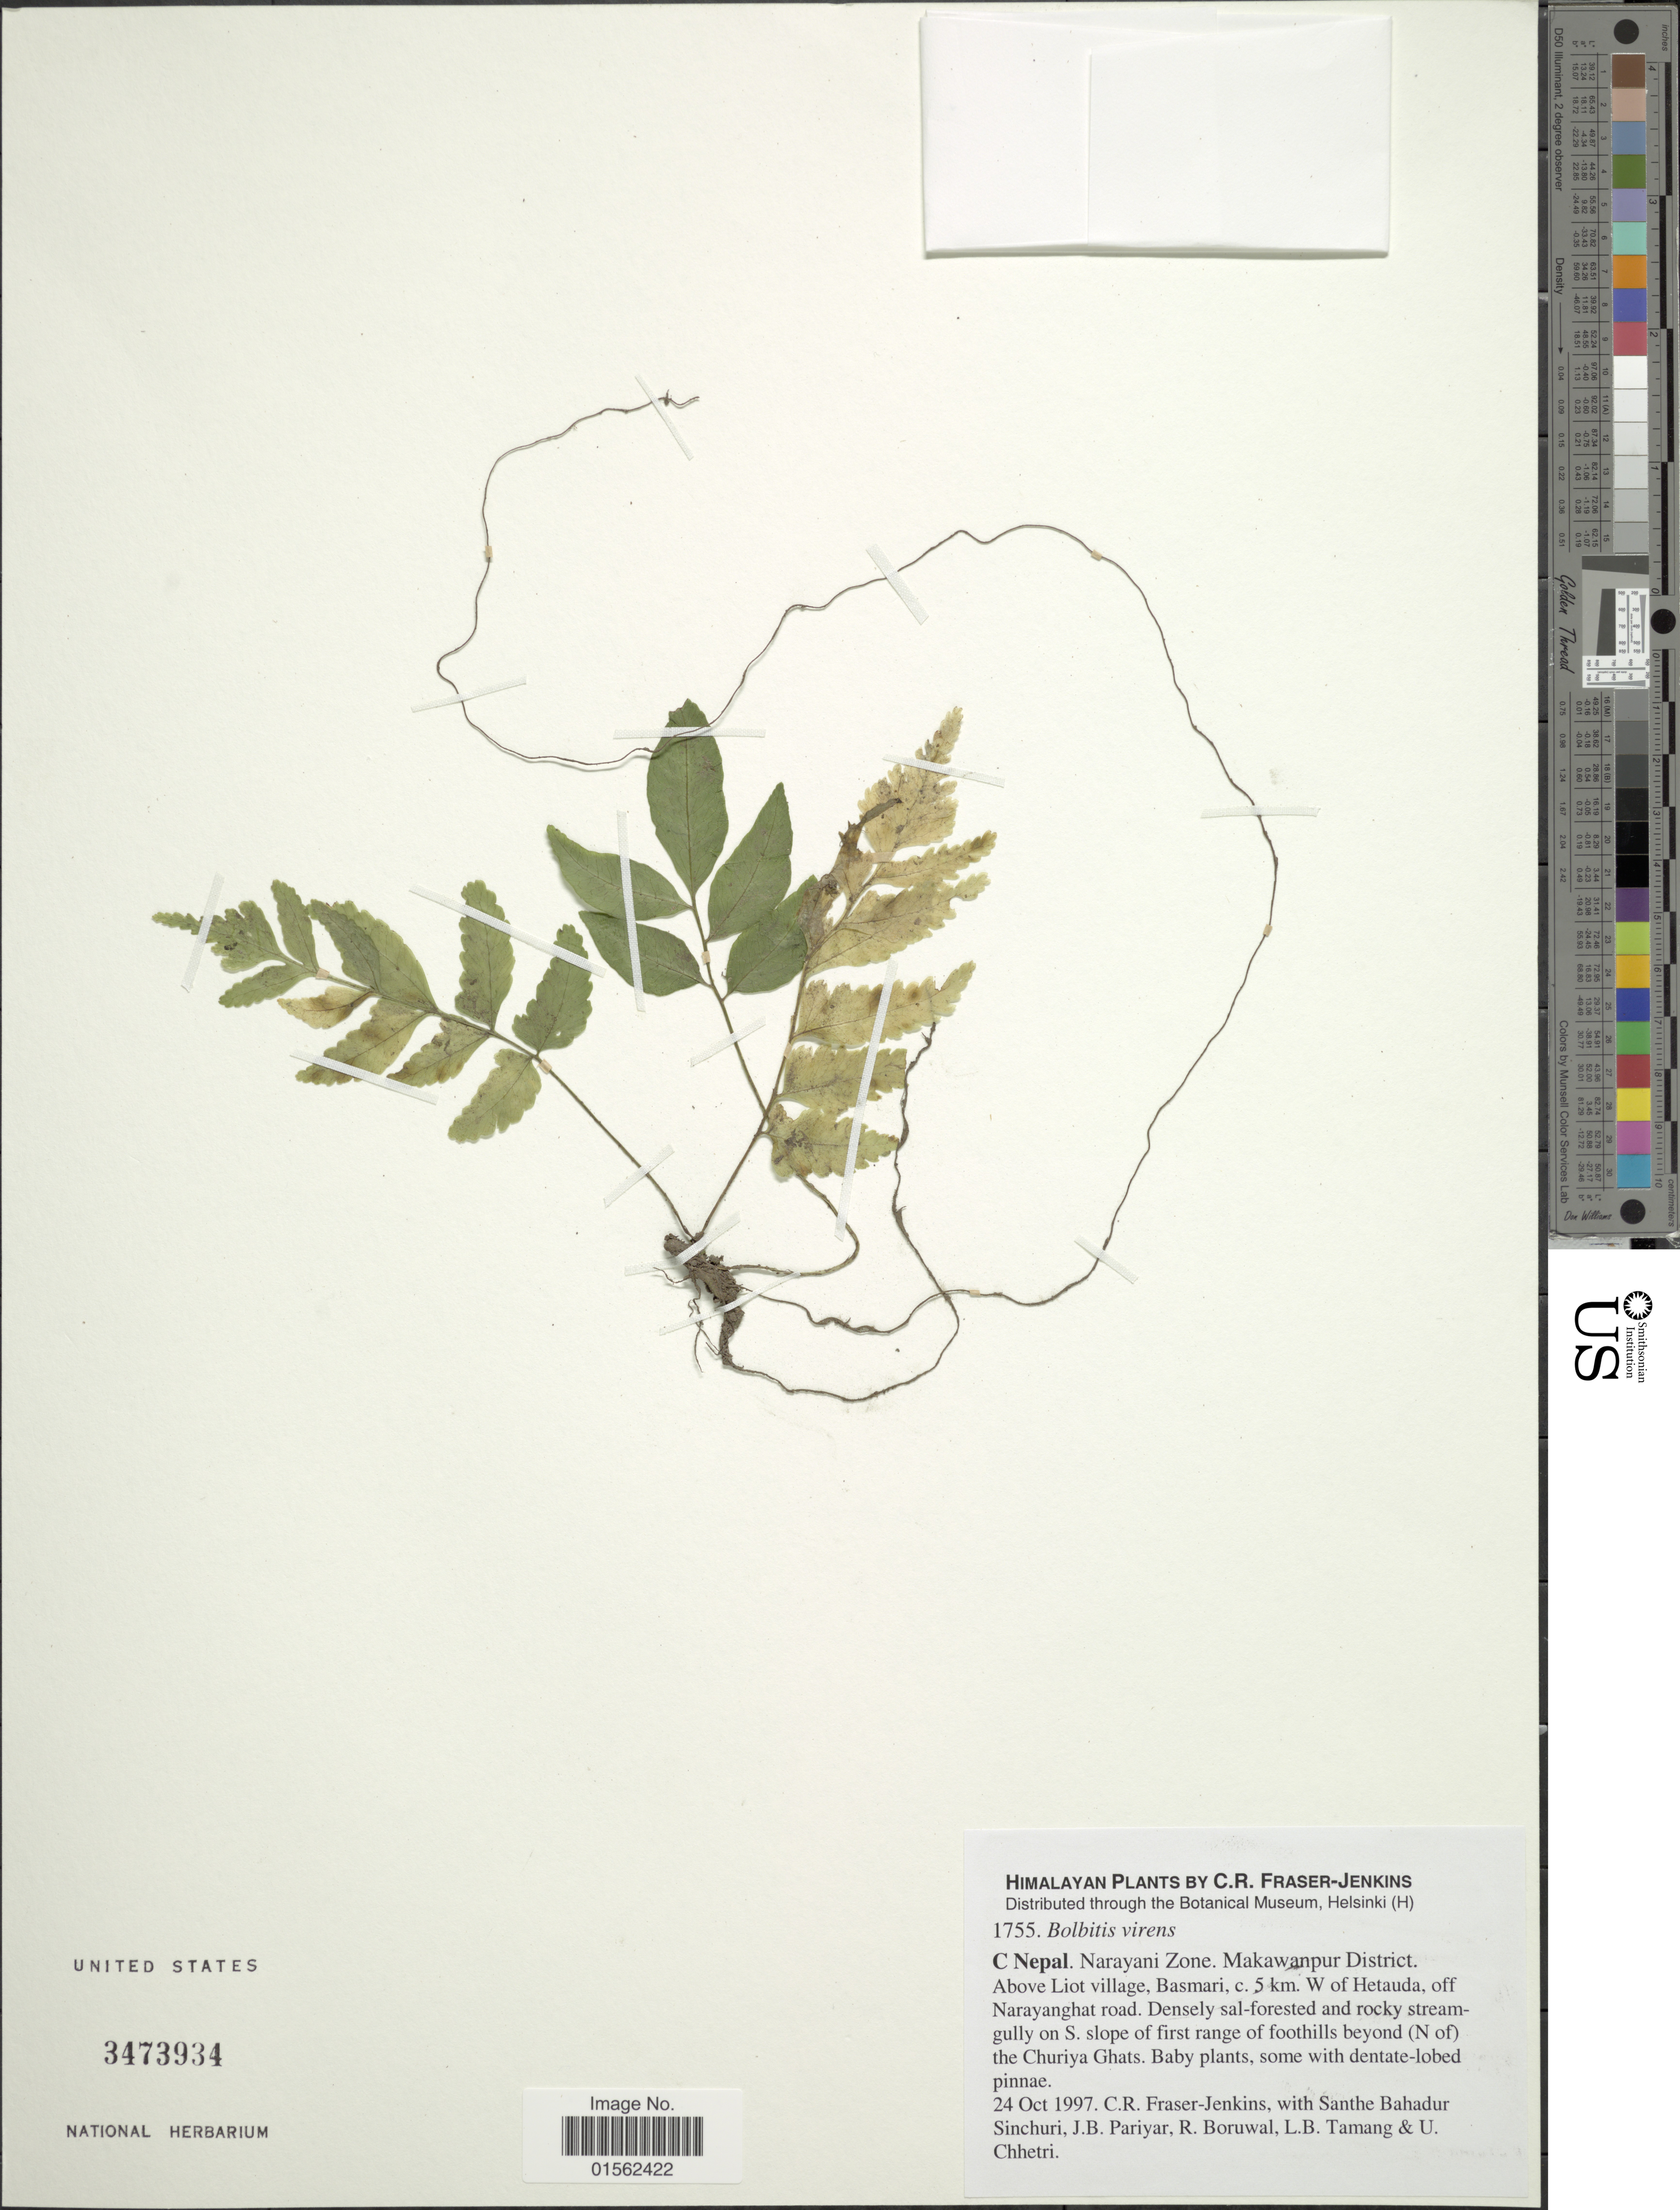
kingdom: Plantae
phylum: Tracheophyta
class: Polypodiopsida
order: Polypodiales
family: Dryopteridaceae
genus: Bolbitis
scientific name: Bolbitis virens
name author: (Wall. ex Hook. & Grev.) Schott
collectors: C. R. Fraser-Jenkins, S. Sinchuri, J. Pariyar, R. Boruwal & et al.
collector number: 1755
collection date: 1997-11-24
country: Nepal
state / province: Narayani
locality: Himalayan, C Nepal, Narayani Zone, Makaawanpur District, above Liot village, Basmari, c. 5 km. W of Hetauda, off Narayanghat road, densely sal-forested and rocky stream-gully on S. slope of first range of foothills beyong (N of) the Churiya Ghats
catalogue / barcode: US 3473934